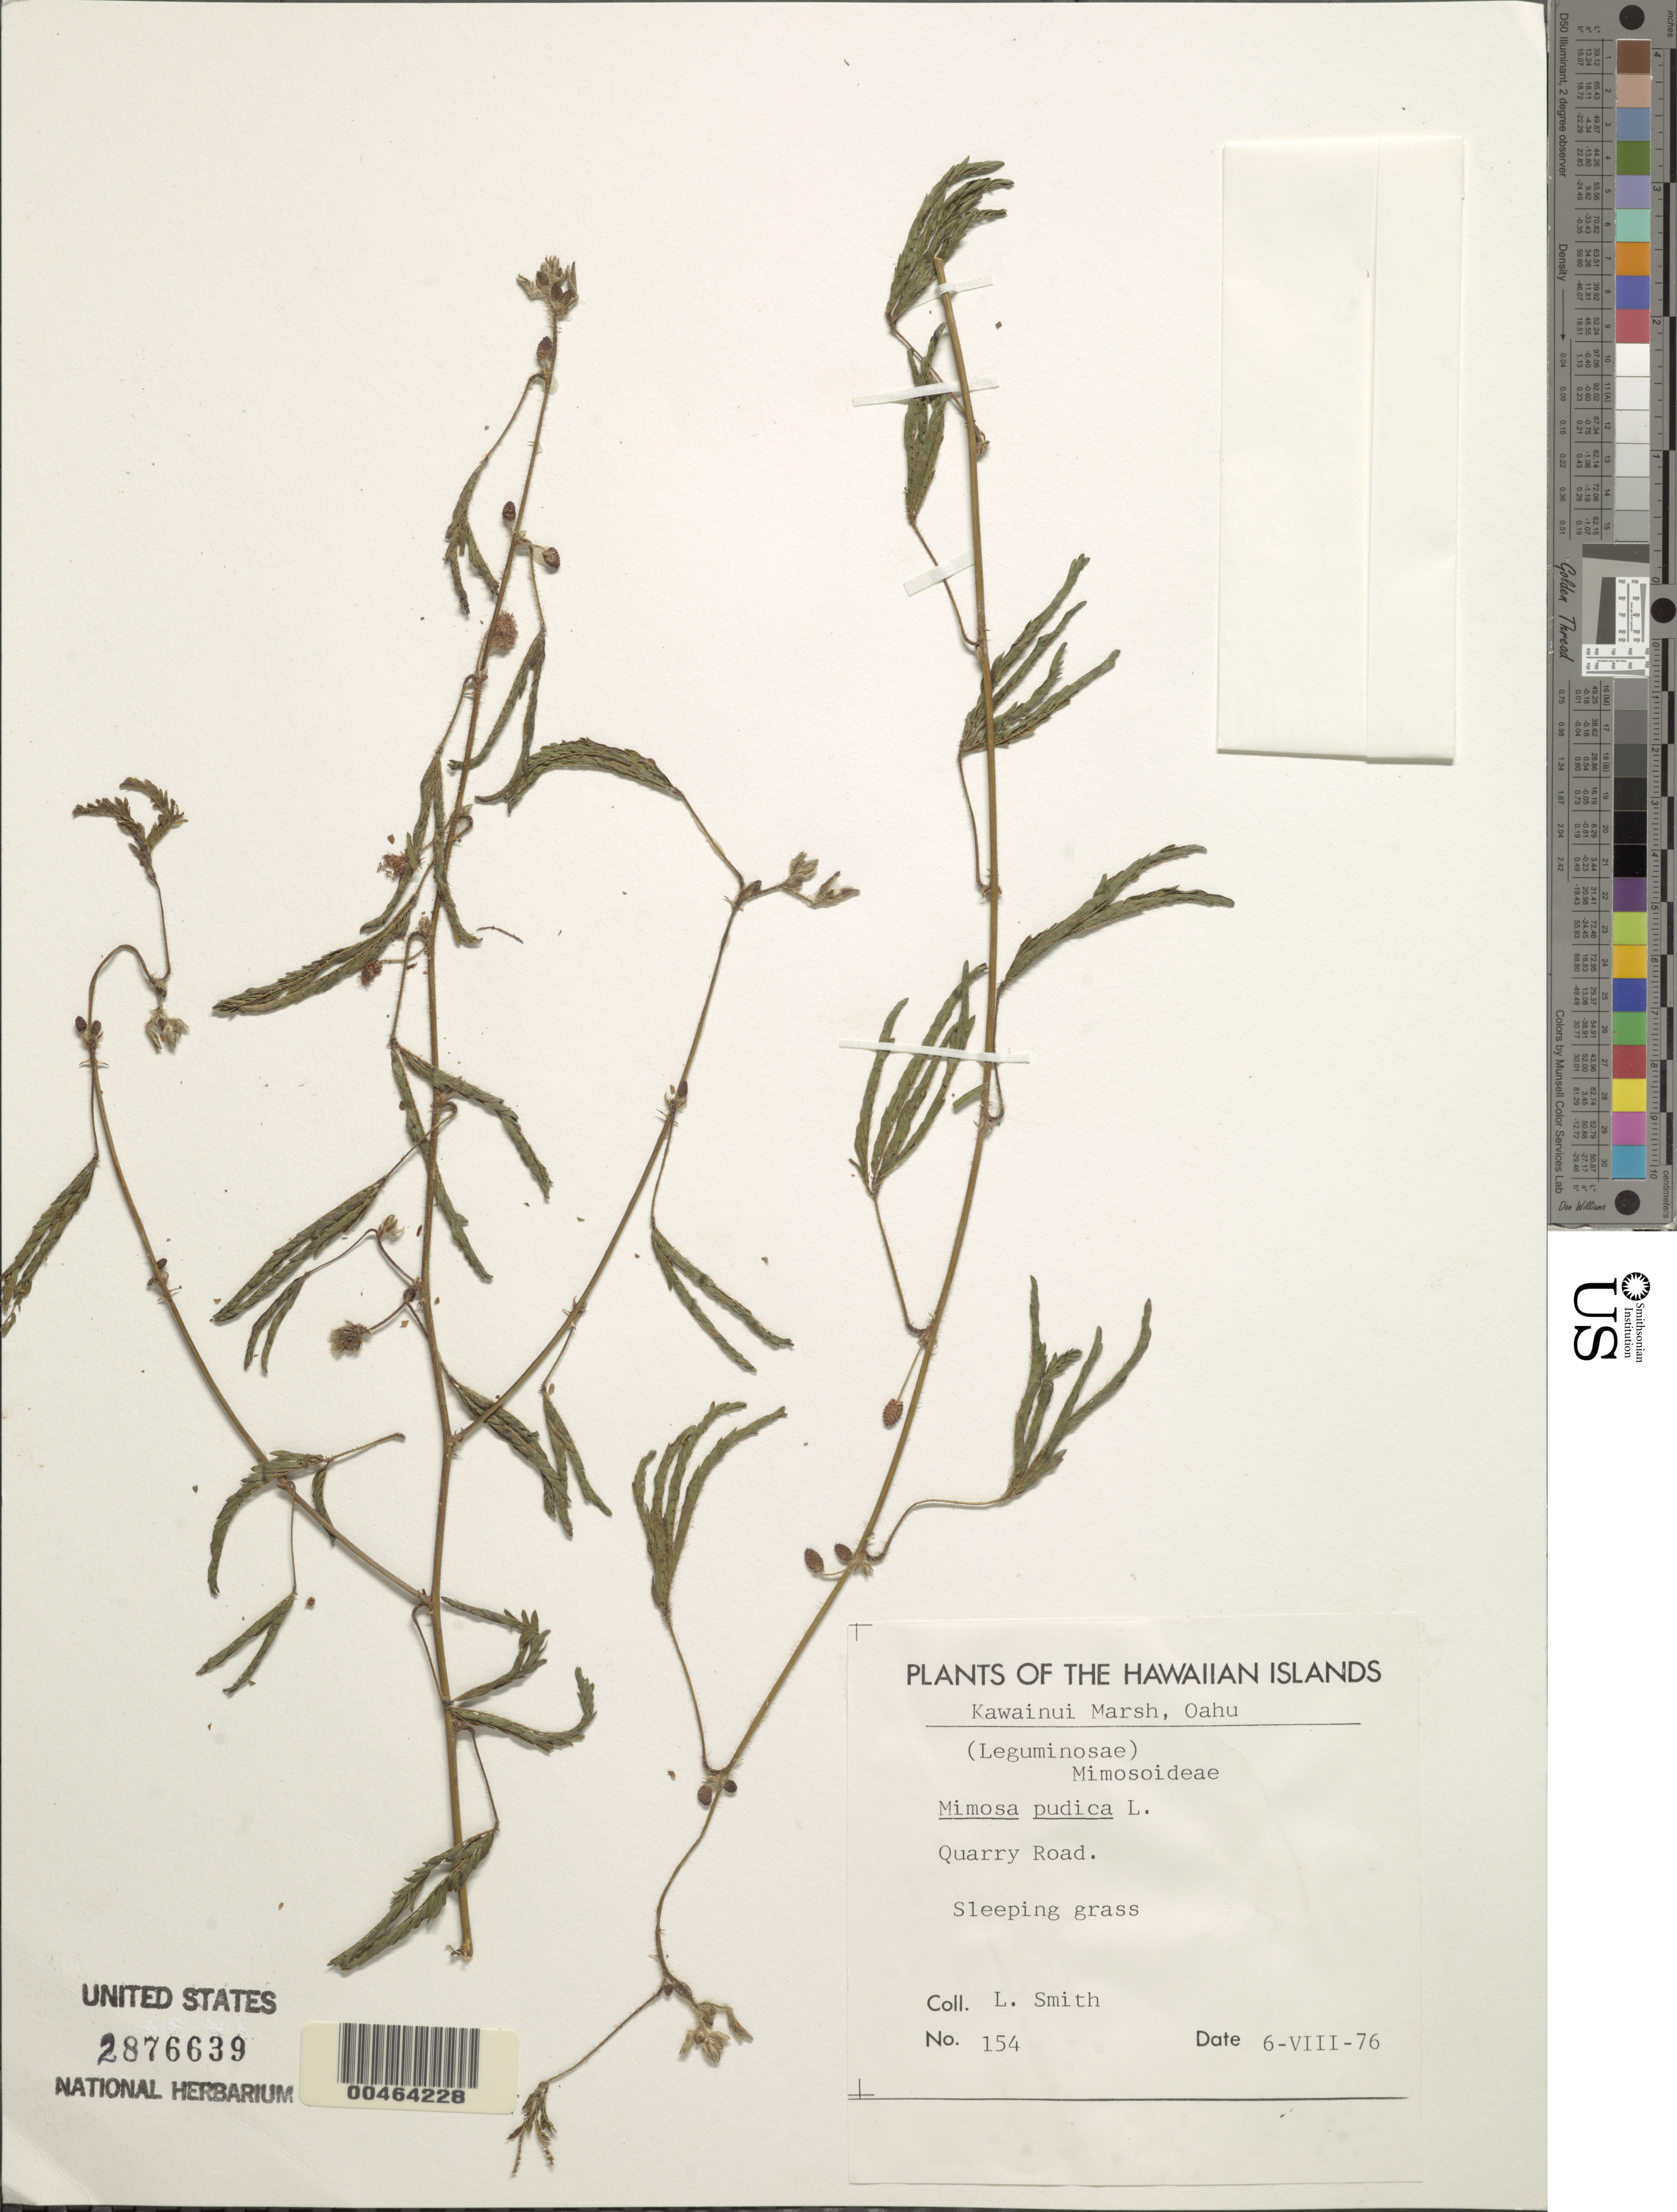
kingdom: Plantae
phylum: Tracheophyta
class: Magnoliopsida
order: Fabales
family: Fabaceae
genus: Mimosa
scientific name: Mimosa pudica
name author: L.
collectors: L. Smith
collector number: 154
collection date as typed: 6 Aug 1976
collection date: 1976-08-06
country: United States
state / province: Hawaii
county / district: Honolulu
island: Oahu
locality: Kawainui Marsh, Quarry Road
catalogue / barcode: US 2876639